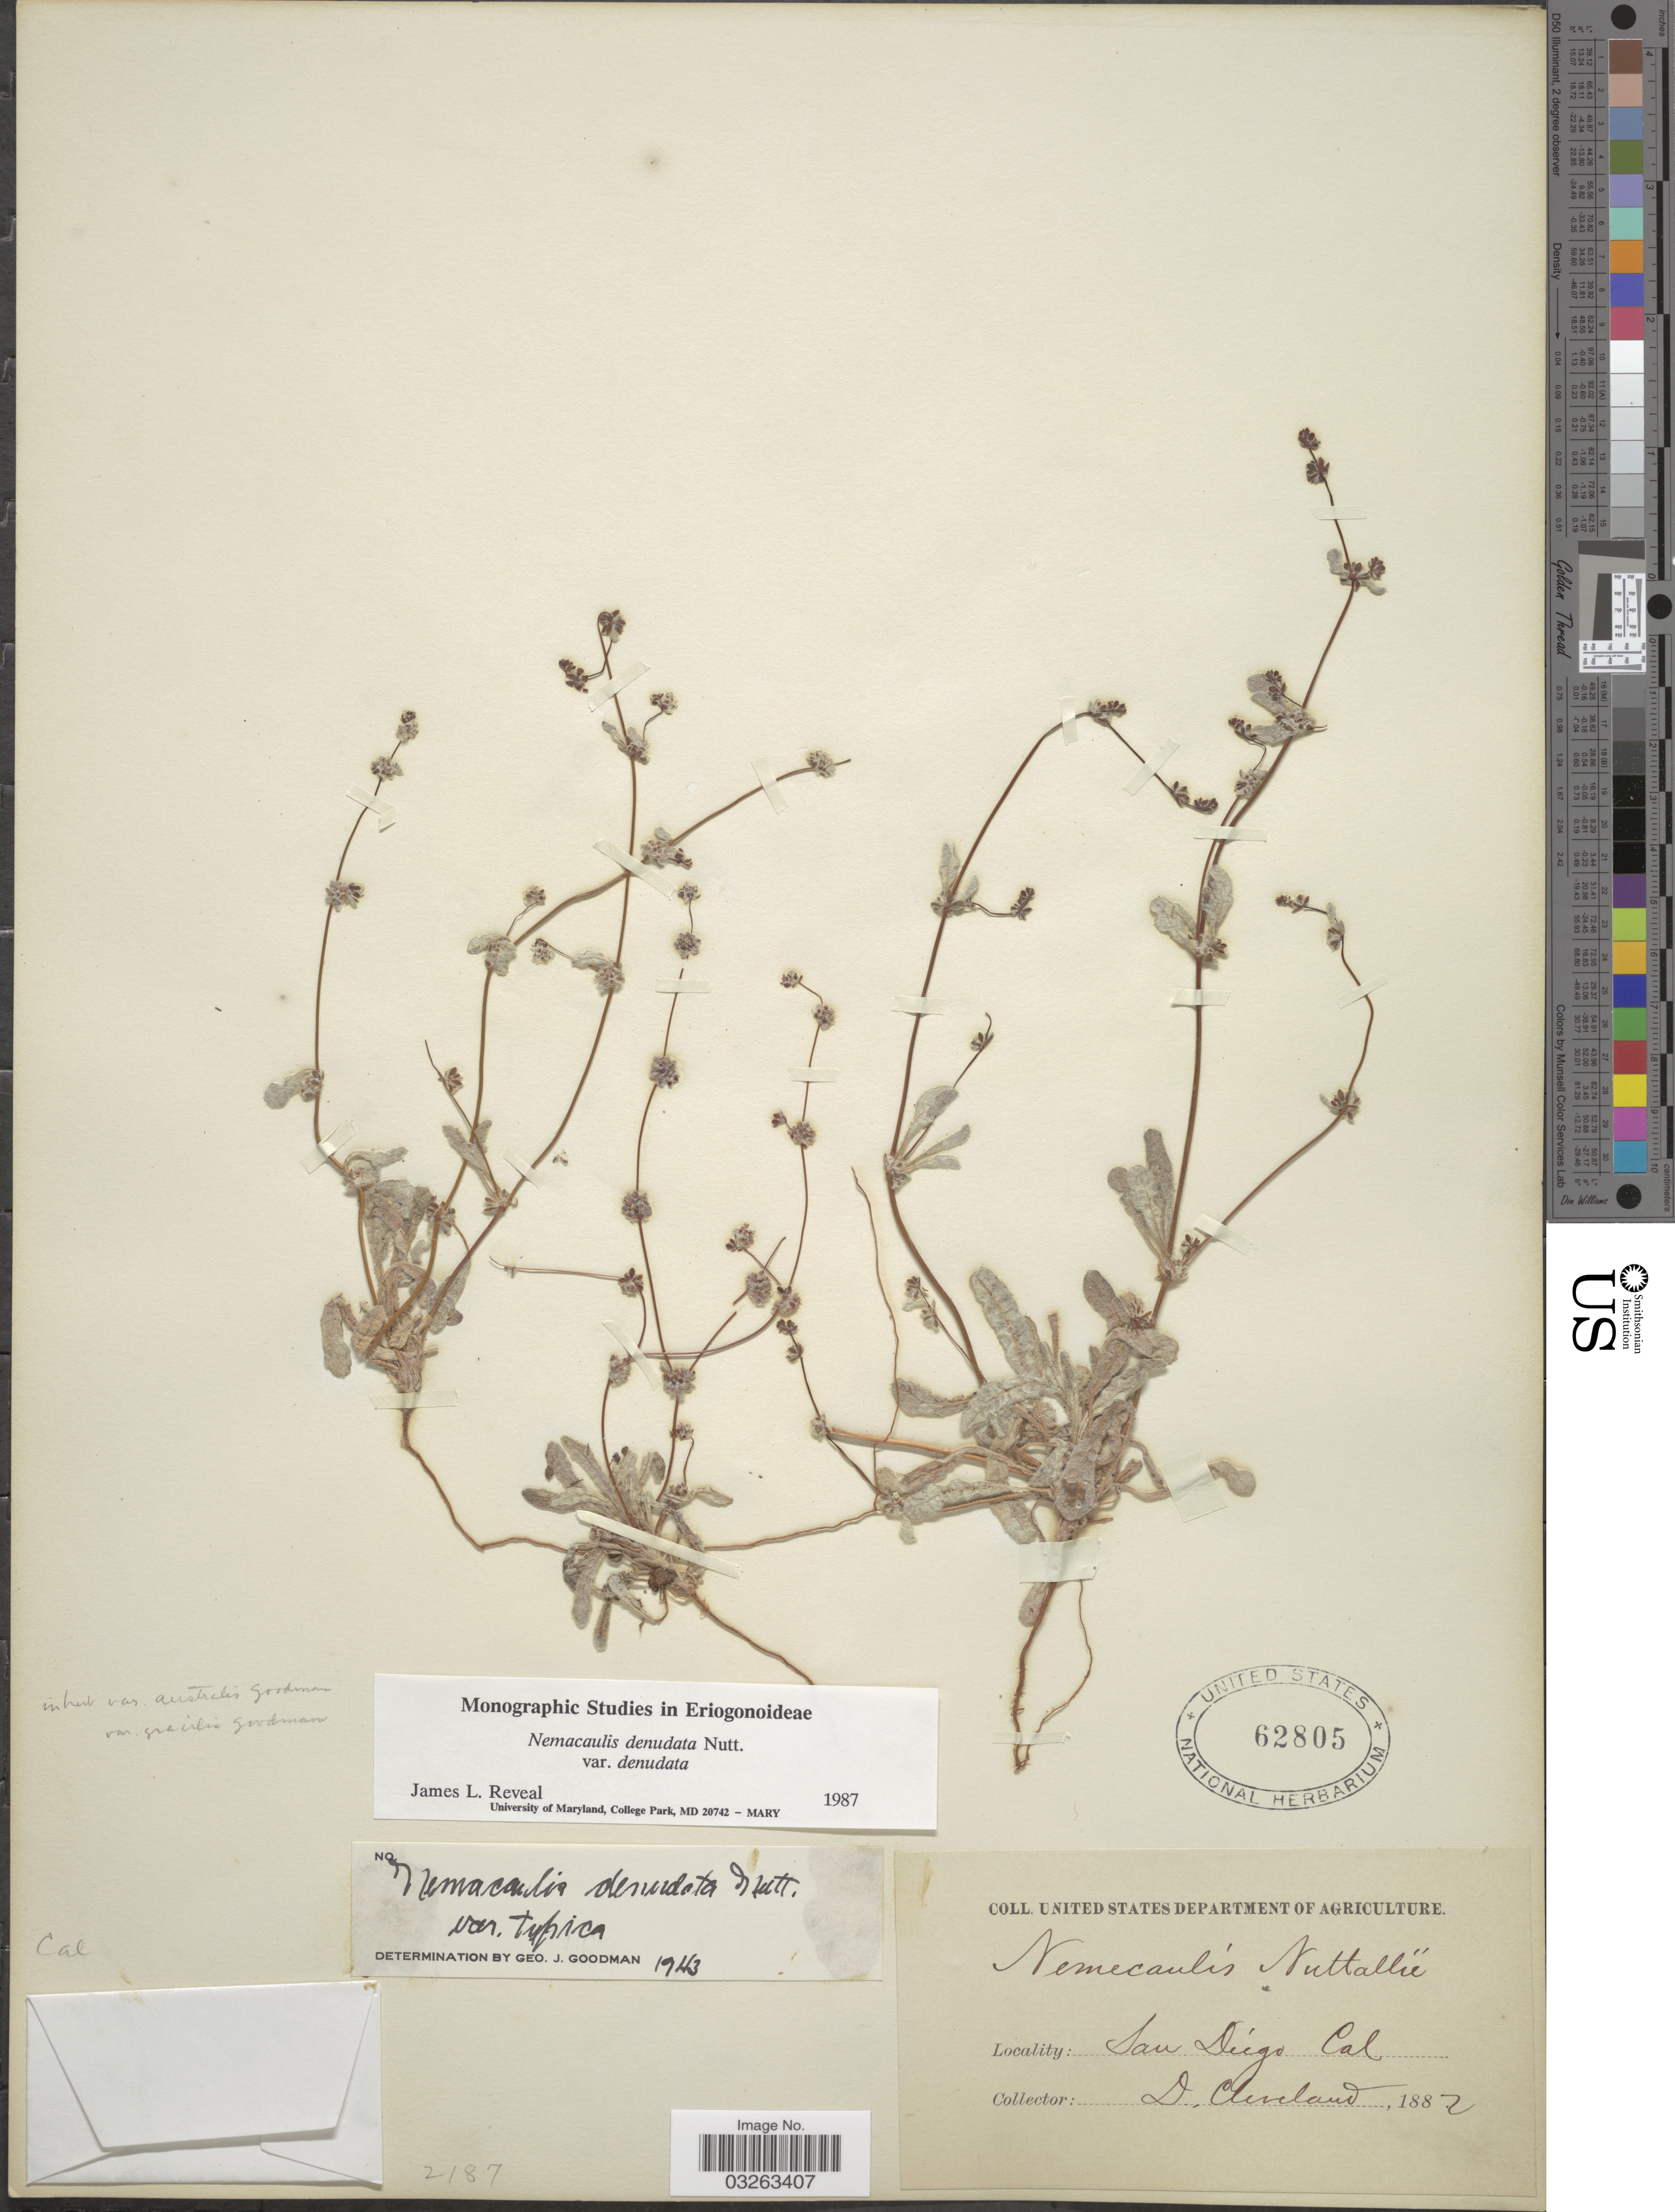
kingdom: Plantae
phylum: Tracheophyta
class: Magnoliopsida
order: Caryophyllales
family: Polygonaceae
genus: Nemacaulis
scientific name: Nemacaulis denudata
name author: Nutt.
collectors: D. Cleveland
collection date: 1882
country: United States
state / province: California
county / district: San Diego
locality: San Diego.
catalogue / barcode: US 62805